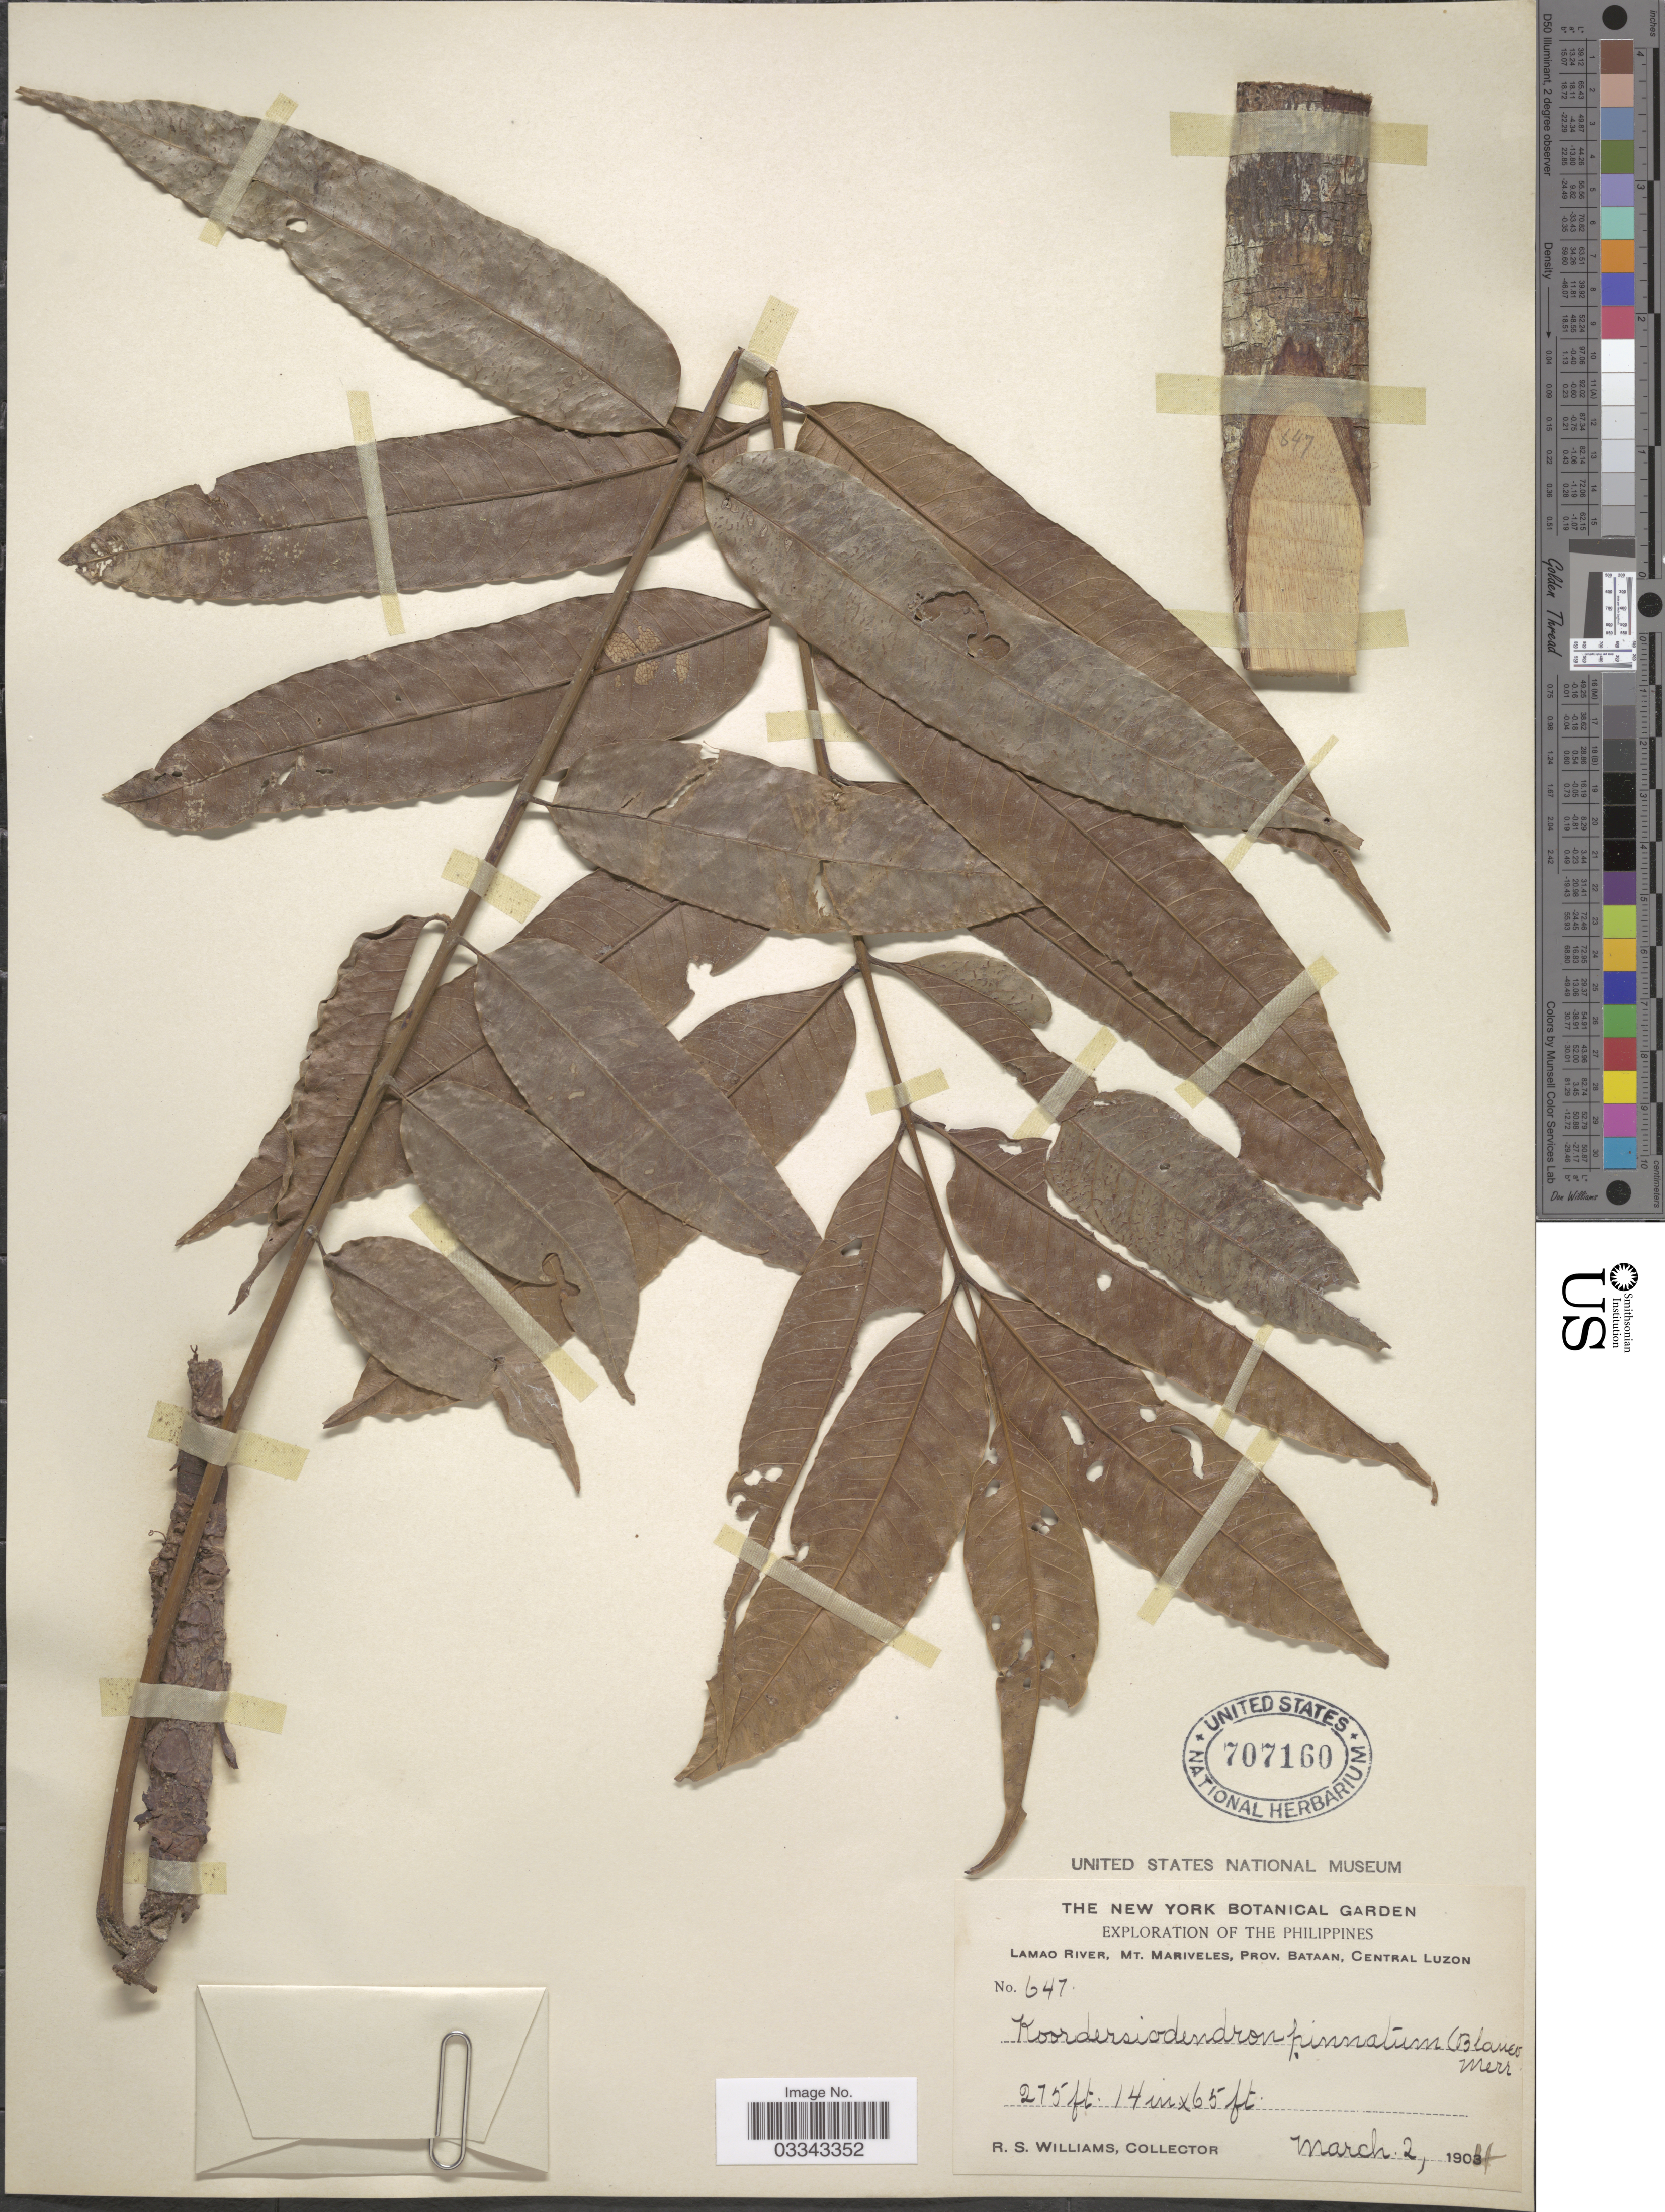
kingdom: Plantae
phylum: Tracheophyta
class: Magnoliopsida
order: Sapindales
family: Anacardiaceae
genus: Koordersiodendron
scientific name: Koordersiodendron pinnatum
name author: (Blanco) Merr.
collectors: R. S. Williams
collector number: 647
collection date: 1904-03-02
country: Philippines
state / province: Central Luzon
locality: Lamao River, Mt. Mariveles, Prov. Bataan.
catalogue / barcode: US 707160